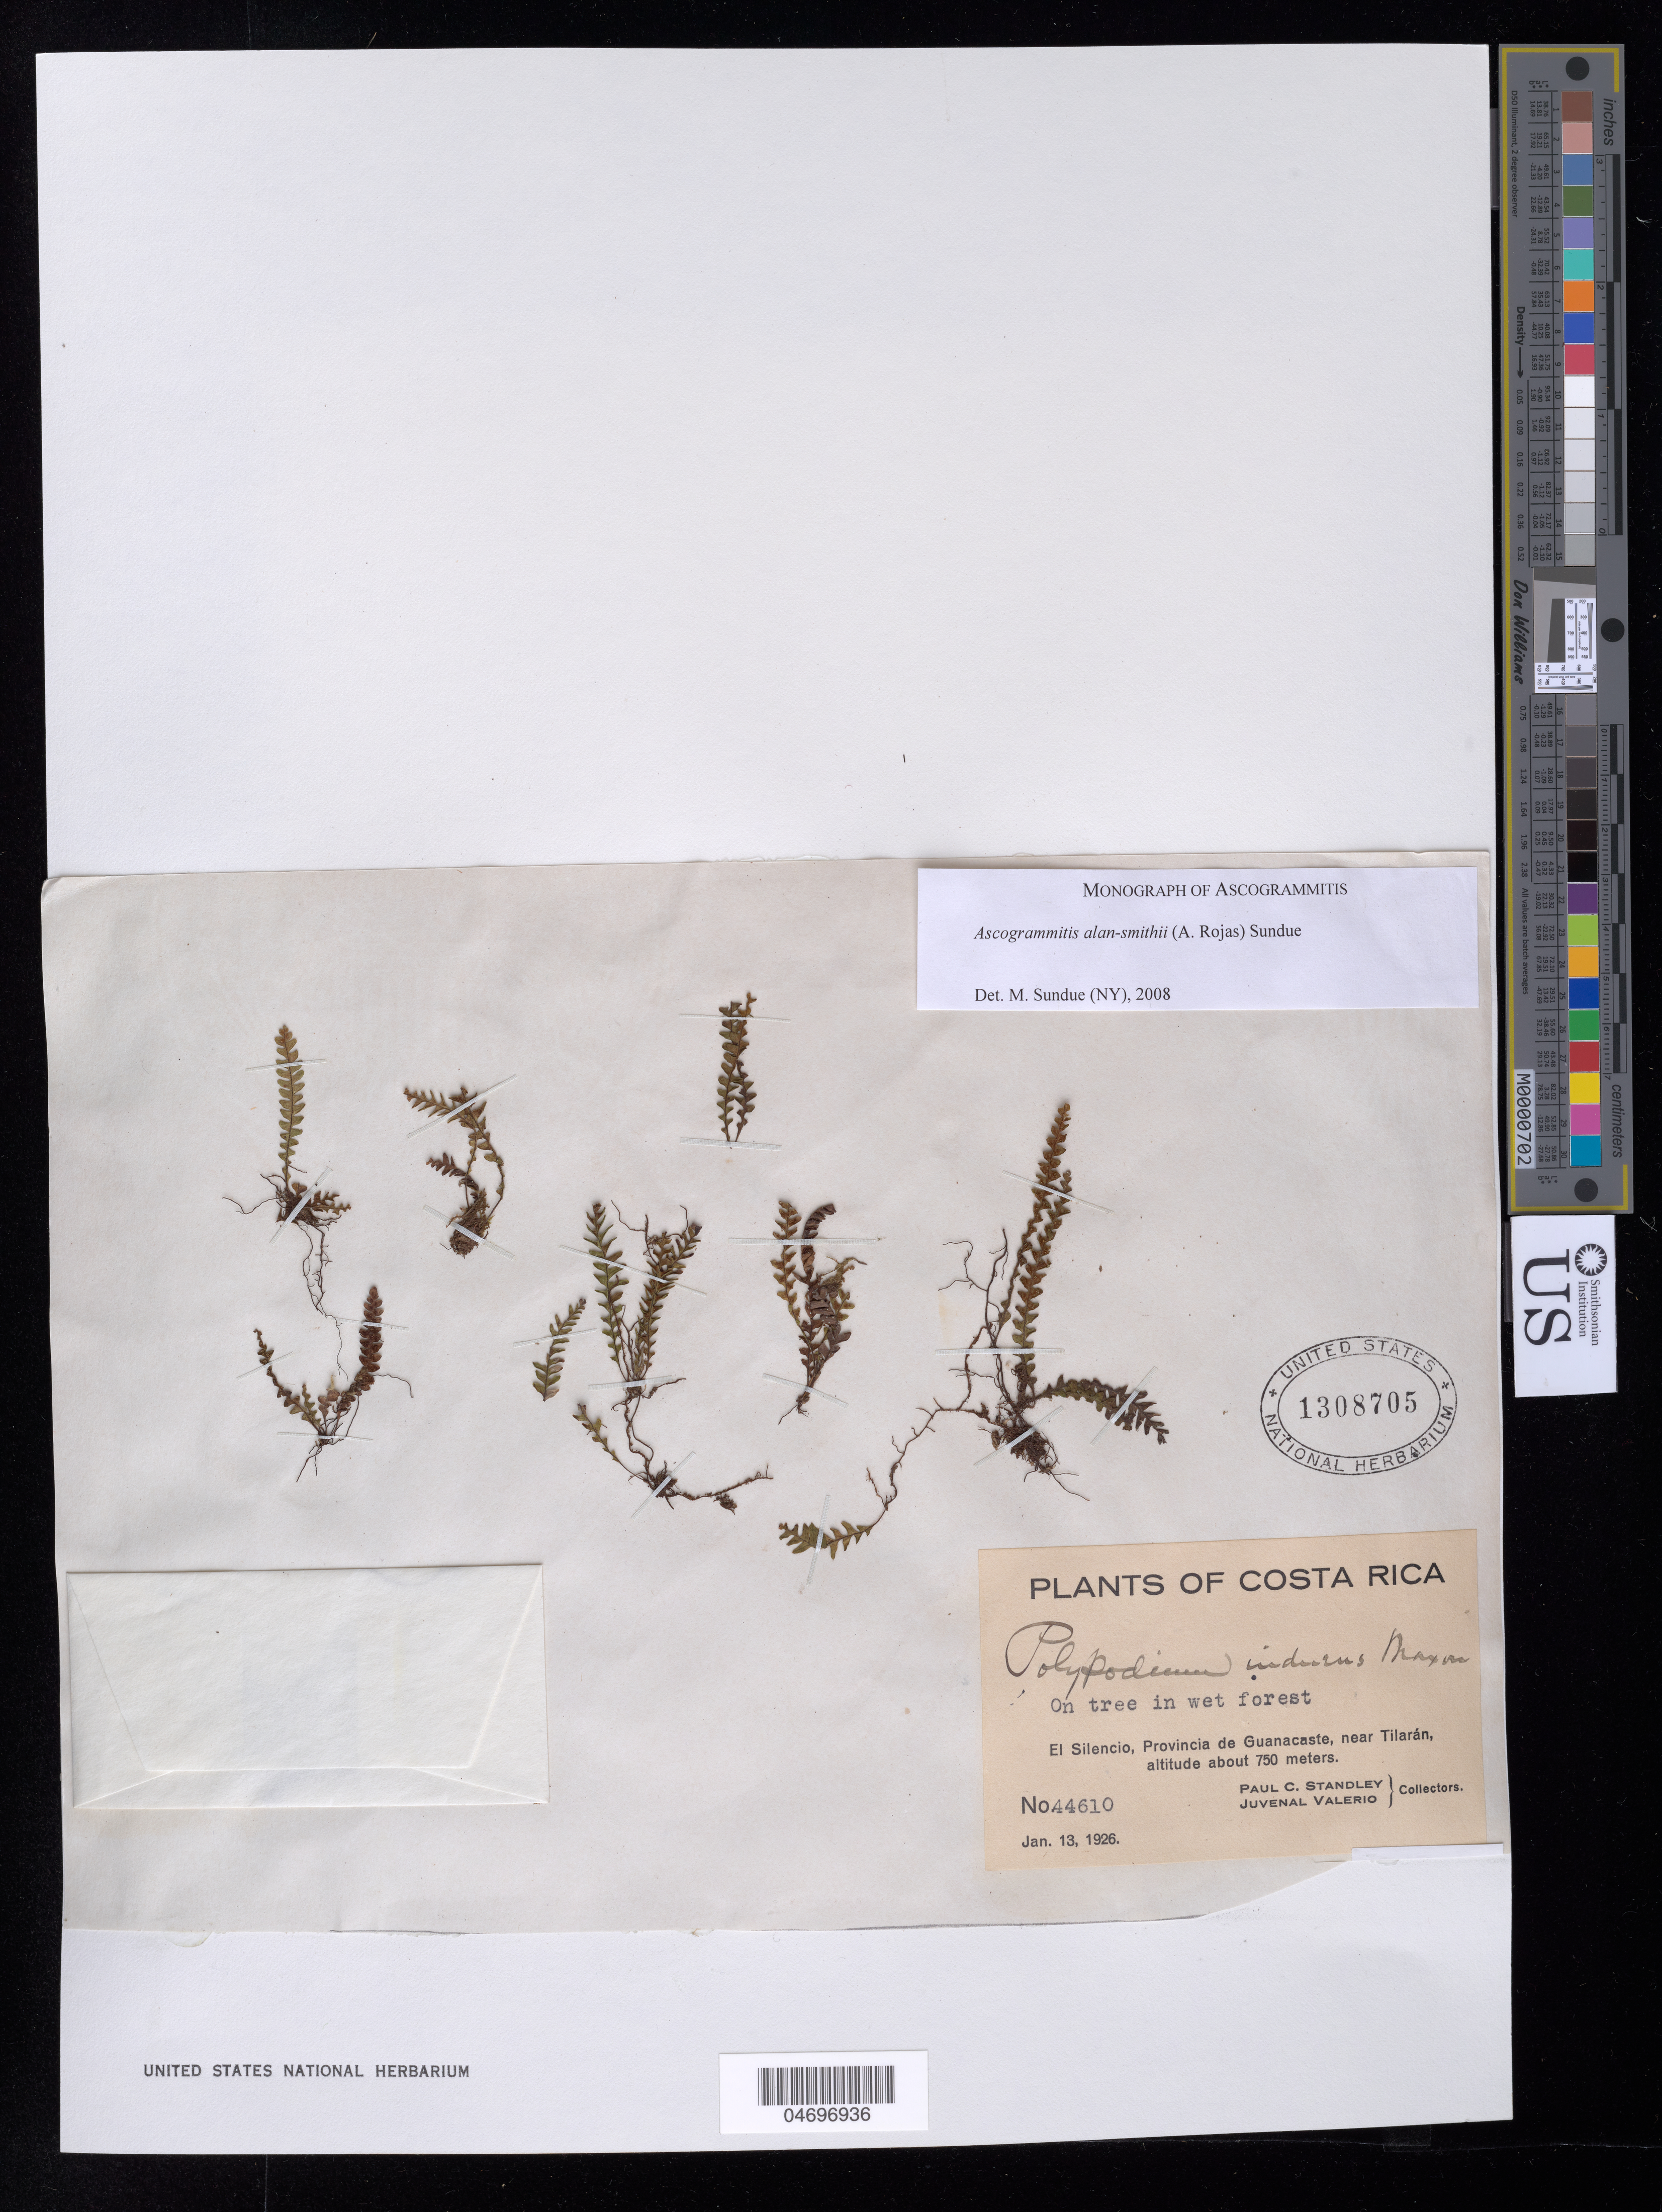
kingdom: Plantae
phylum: Tracheophyta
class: Polypodiopsida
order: Polypodiales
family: Polypodiaceae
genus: Ascogrammitis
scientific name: Ascogrammitis alan-smithii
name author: (A. Rojas) Sundue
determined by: Sundue, Michael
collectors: P. C. Standley & J. Valerio R.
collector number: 44610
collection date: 1926-01-13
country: Costa Rica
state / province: Guanacaste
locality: El Silencio, near Tilarán.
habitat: On tree in wet forest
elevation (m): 750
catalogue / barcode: US 1308705